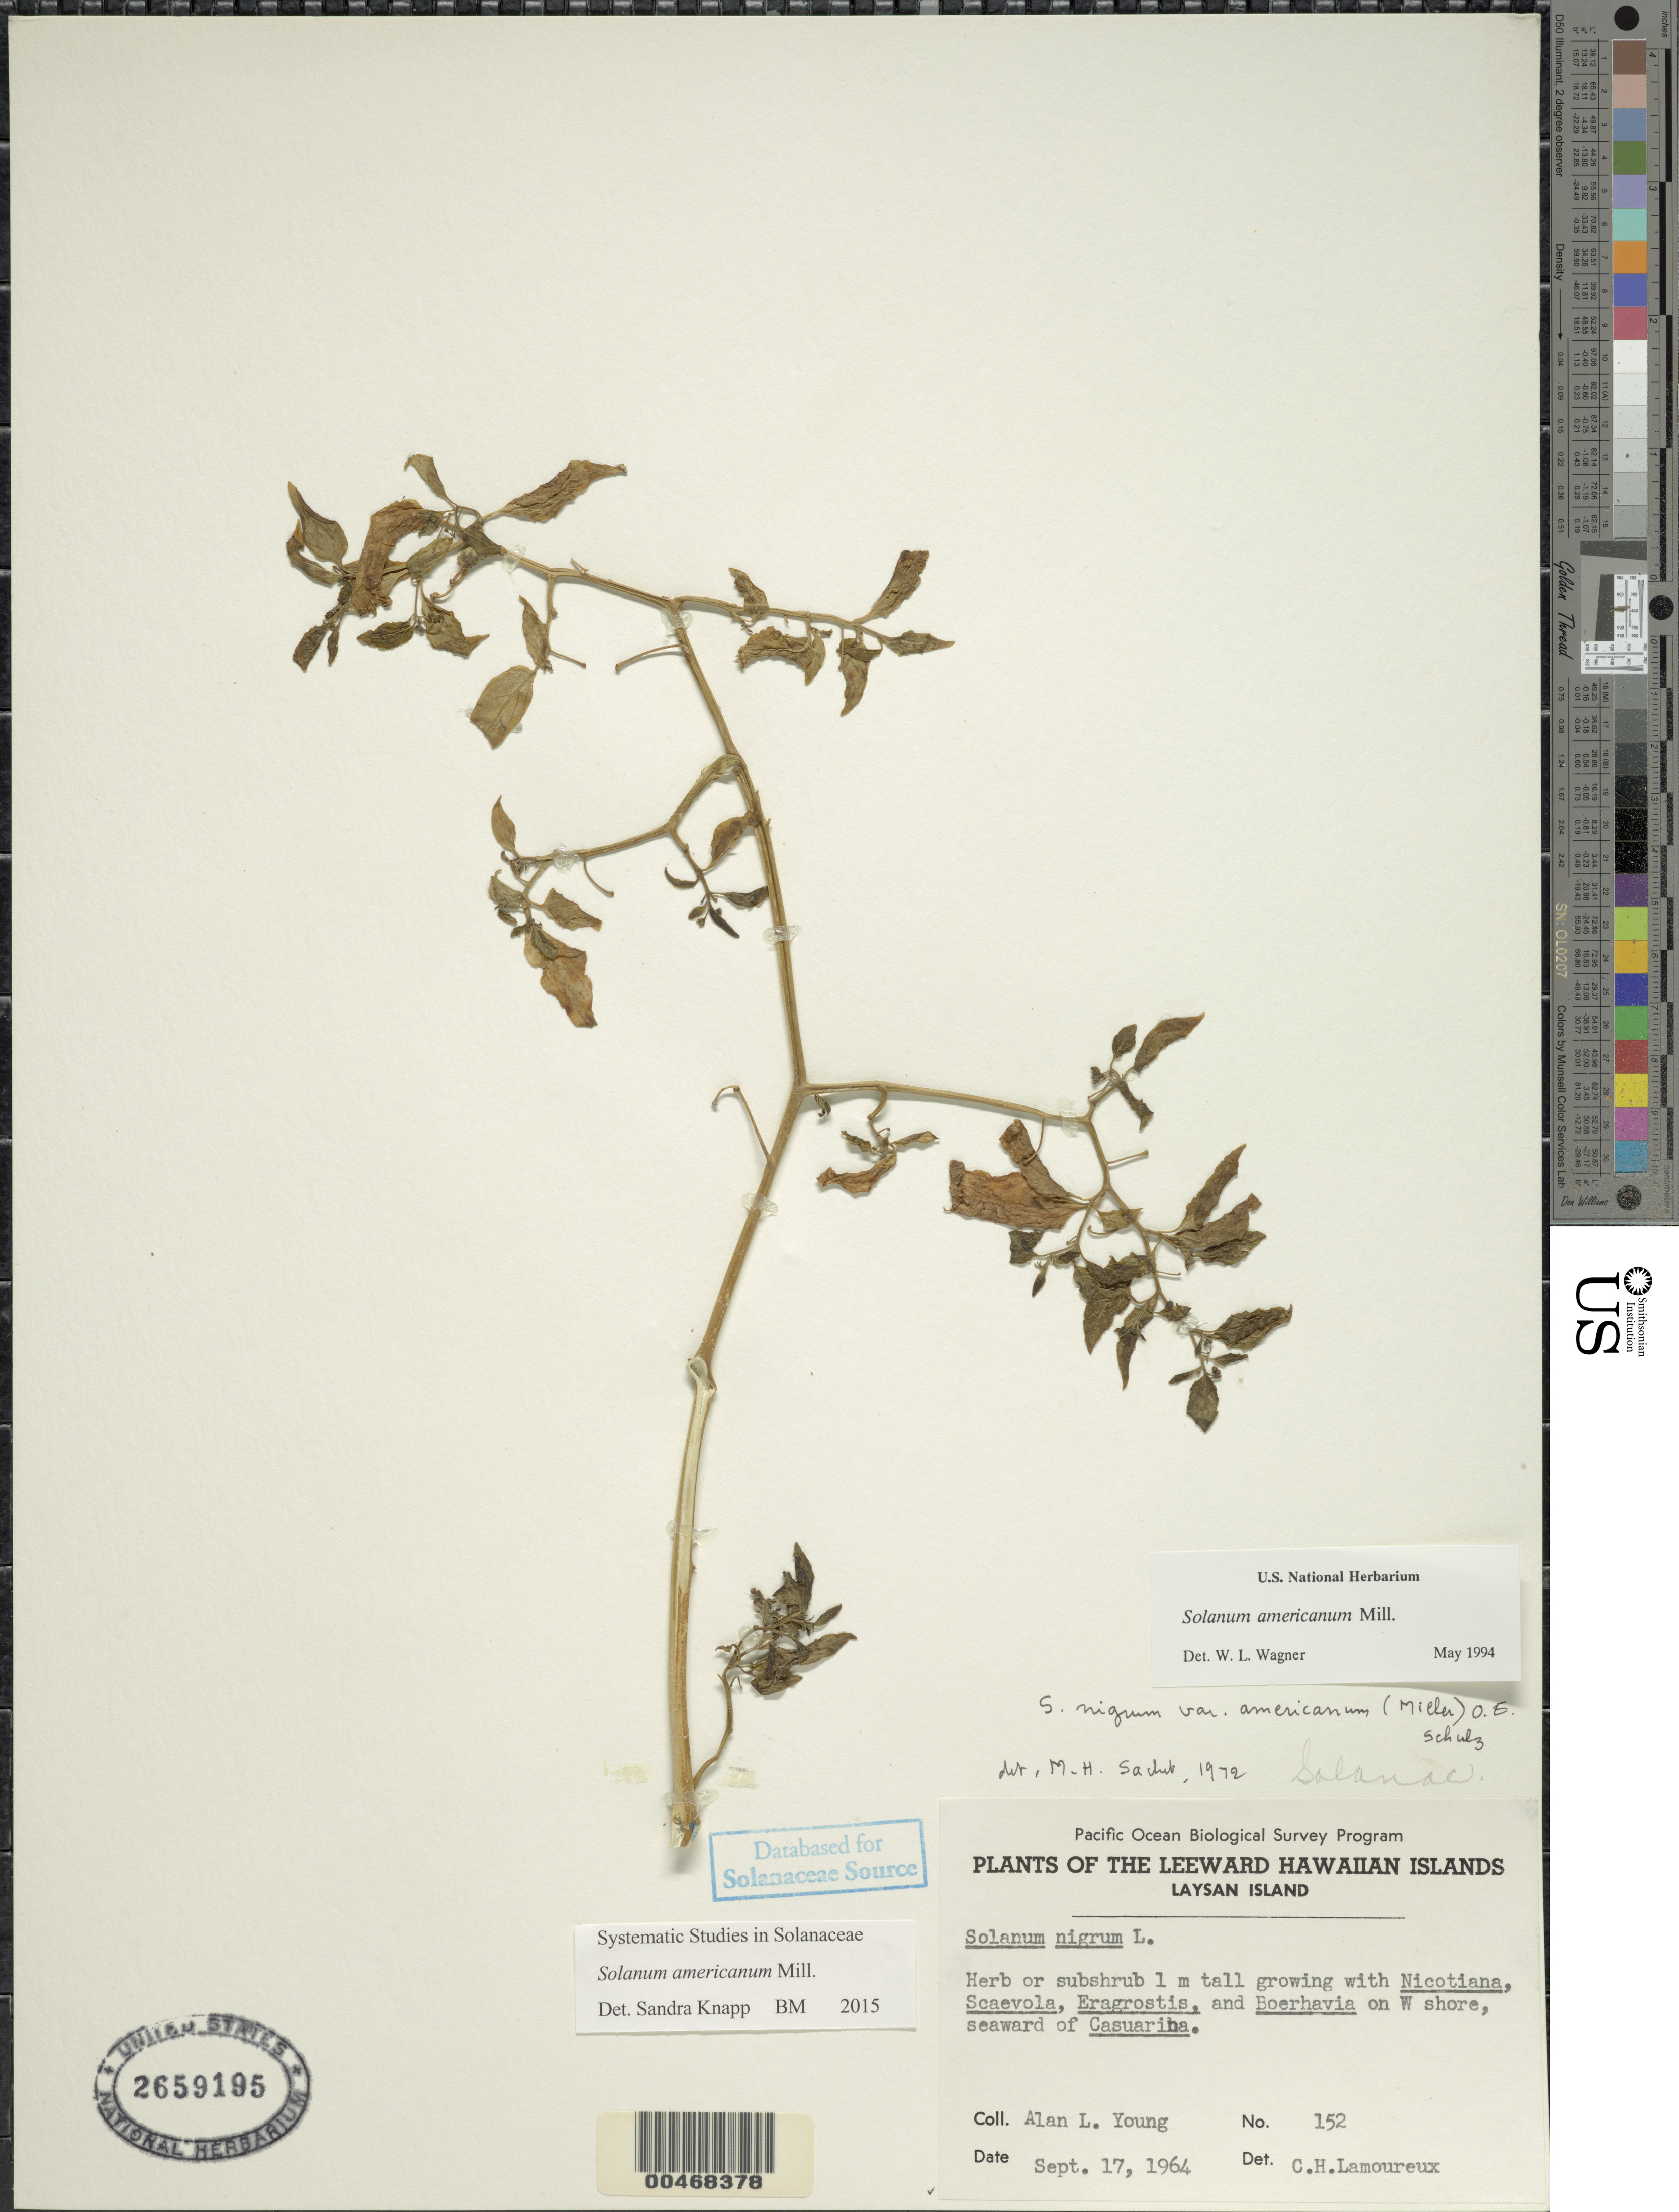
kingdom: Plantae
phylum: Tracheophyta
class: Magnoliopsida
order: Solanales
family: Solanaceae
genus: Solanum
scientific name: Solanum americanum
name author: Mill.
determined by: Wagner, W. L., (BOT), Smithsonian Institution - National Museum of Natural History (UNITED STATES)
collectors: A. Young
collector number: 152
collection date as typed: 17 Sep 1964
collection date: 1964-09-17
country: United States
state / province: Hawaii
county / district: Honolulu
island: Laysan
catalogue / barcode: US 2659195